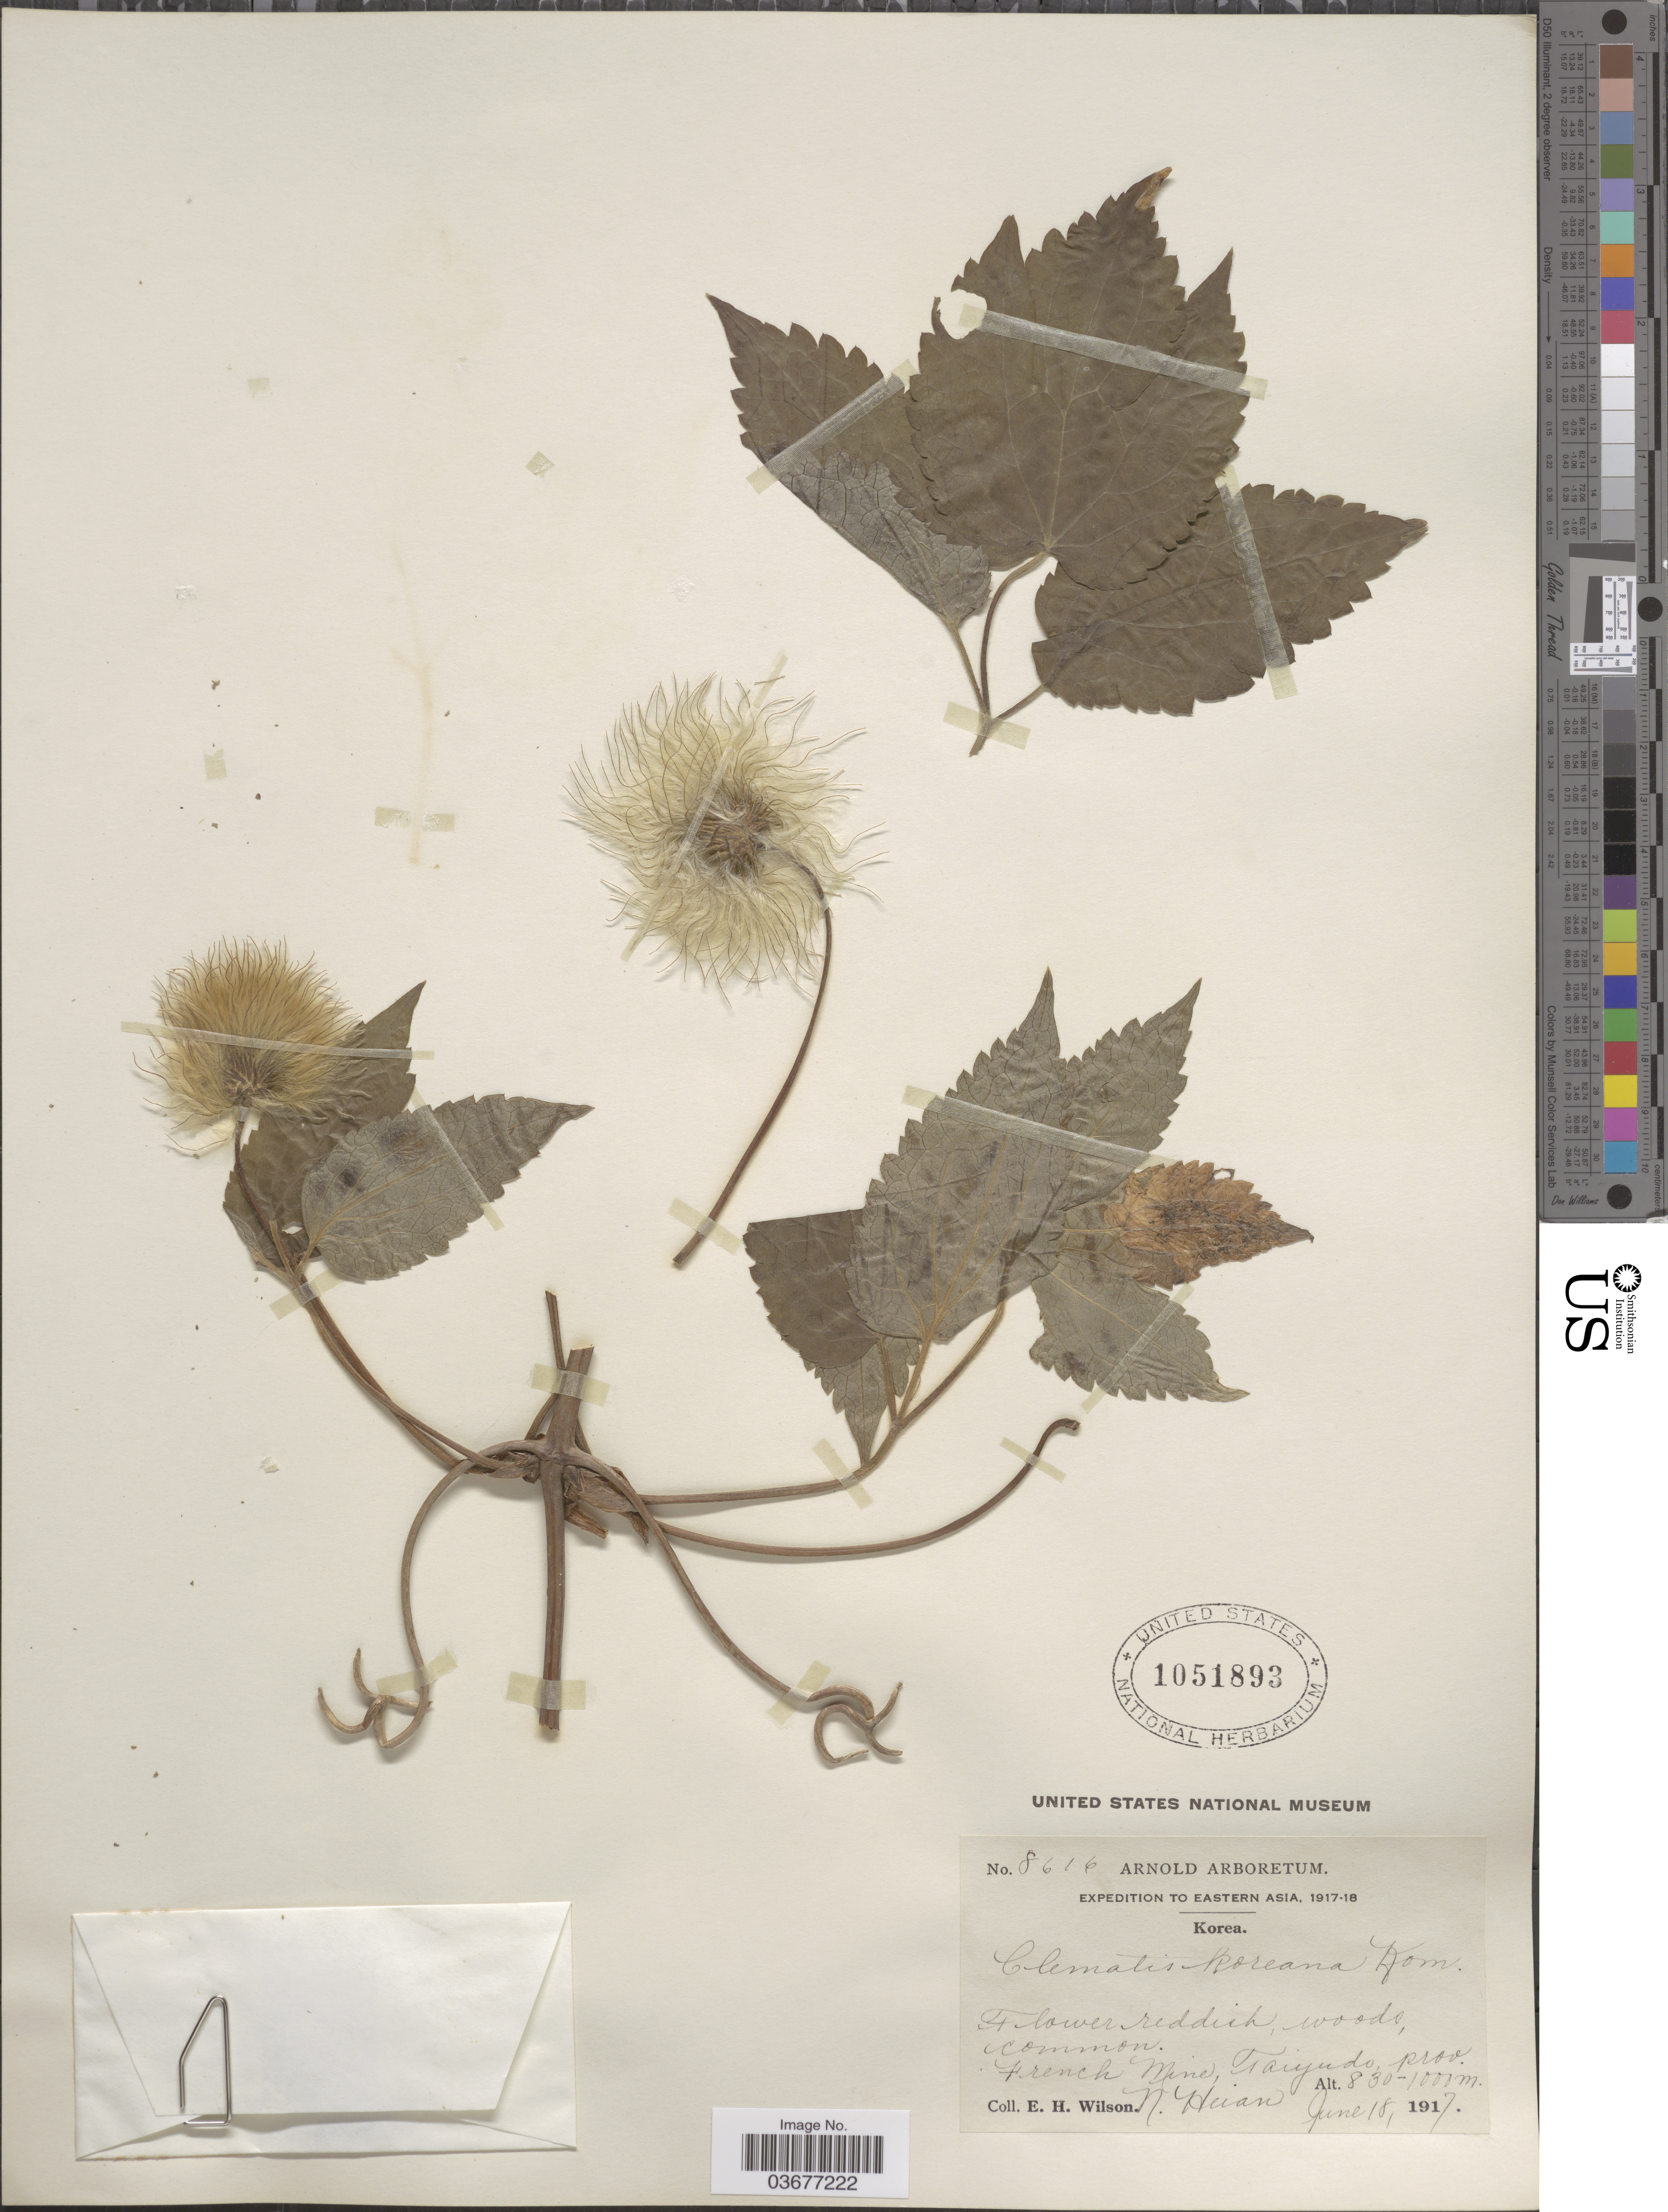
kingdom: Plantae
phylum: Tracheophyta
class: Magnoliopsida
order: Ranunculales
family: Ranunculaceae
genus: Clematis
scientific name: Clematis koreana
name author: Kom.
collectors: E. Wilson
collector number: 8616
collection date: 1917-06-18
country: North Korea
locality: Eastern Asia. Korea. French Mine, Taiyudo, prov. N. Heian.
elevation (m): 830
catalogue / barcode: US 1051893